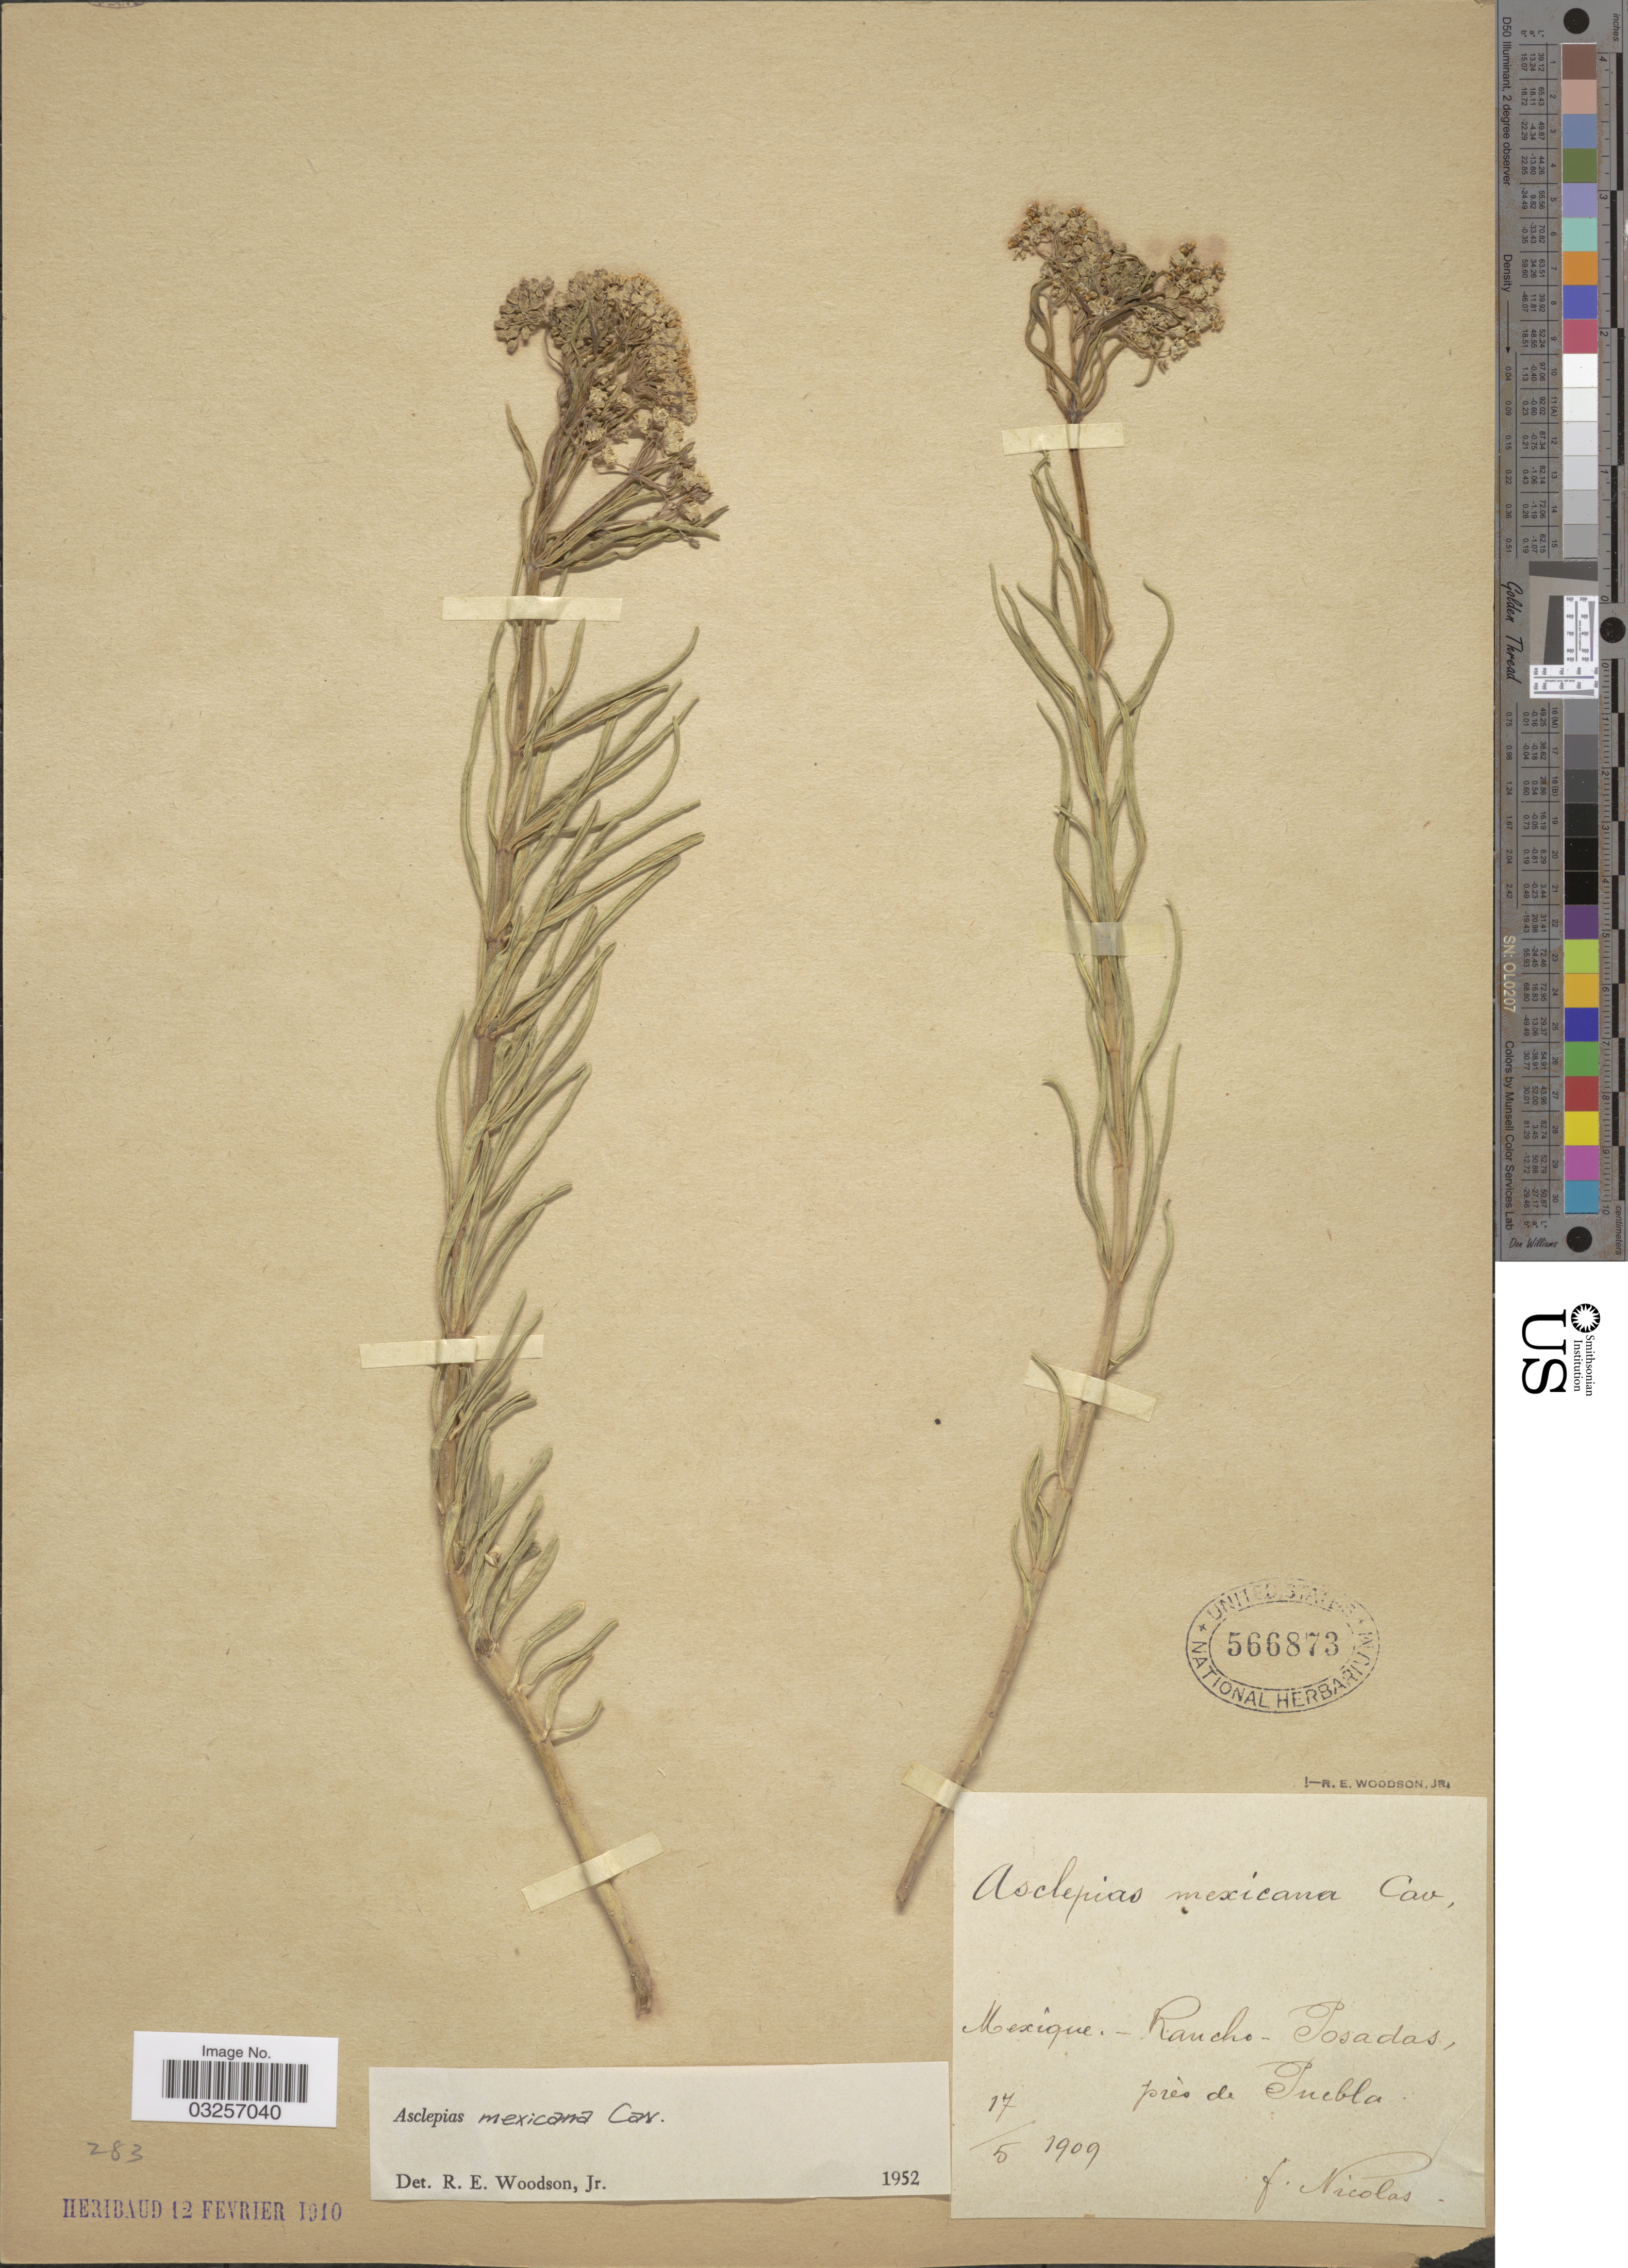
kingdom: Plantae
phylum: Tracheophyta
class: Magnoliopsida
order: Gentianales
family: Apocynaceae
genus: Asclepias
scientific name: Asclepias mexicana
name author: Cav.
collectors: F. Nicolas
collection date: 1909-05-17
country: Mexico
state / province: Puebla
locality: Rancho - Posadas, près de Puebla.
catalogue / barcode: US 566873